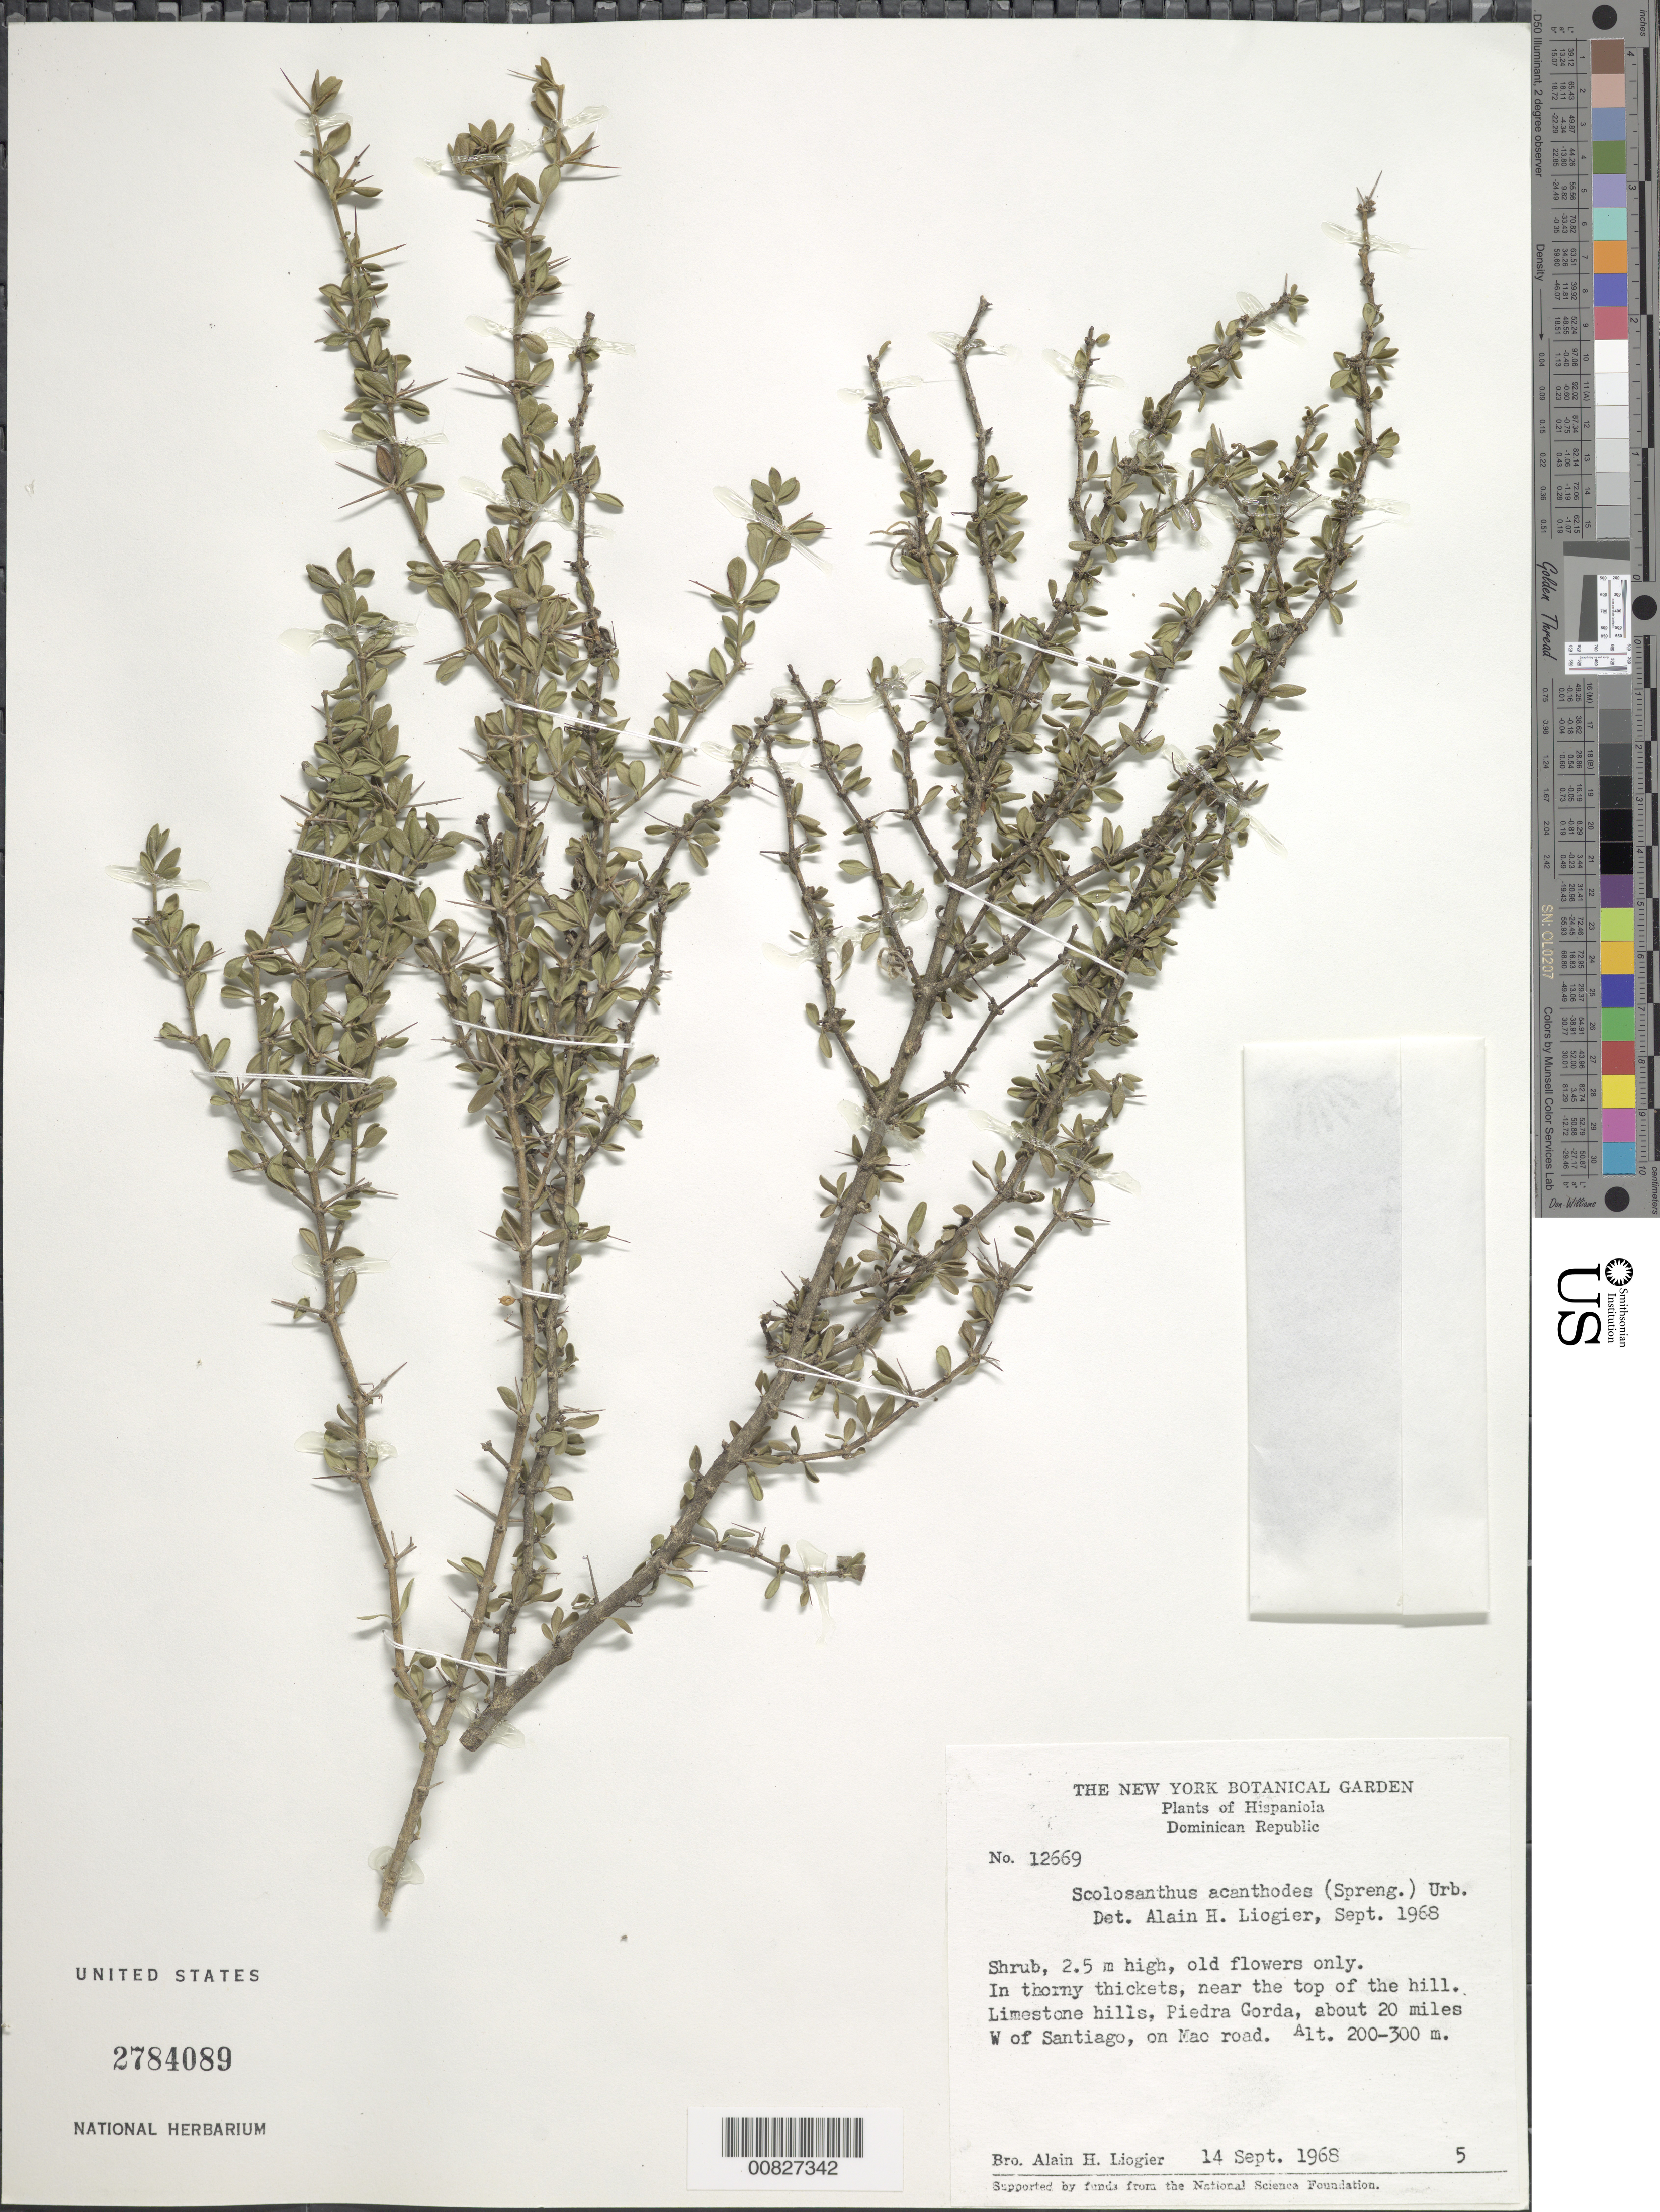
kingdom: Plantae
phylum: Tracheophyta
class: Magnoliopsida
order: Gentianales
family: Rubiaceae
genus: Scolosanthus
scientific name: Scolosanthus acanthodes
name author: (Spreng.) Urb.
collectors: A. H. Liogier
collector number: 12669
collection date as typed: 14 Sep 1968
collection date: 1968-09-14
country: Dominican Republic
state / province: Santiago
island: Hispaniola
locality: Piedra Gorda, about 20 miles W of Santiago, on Mao Road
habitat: In thorny thickets, near the top of a limestone hill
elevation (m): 200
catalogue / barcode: US 2784089